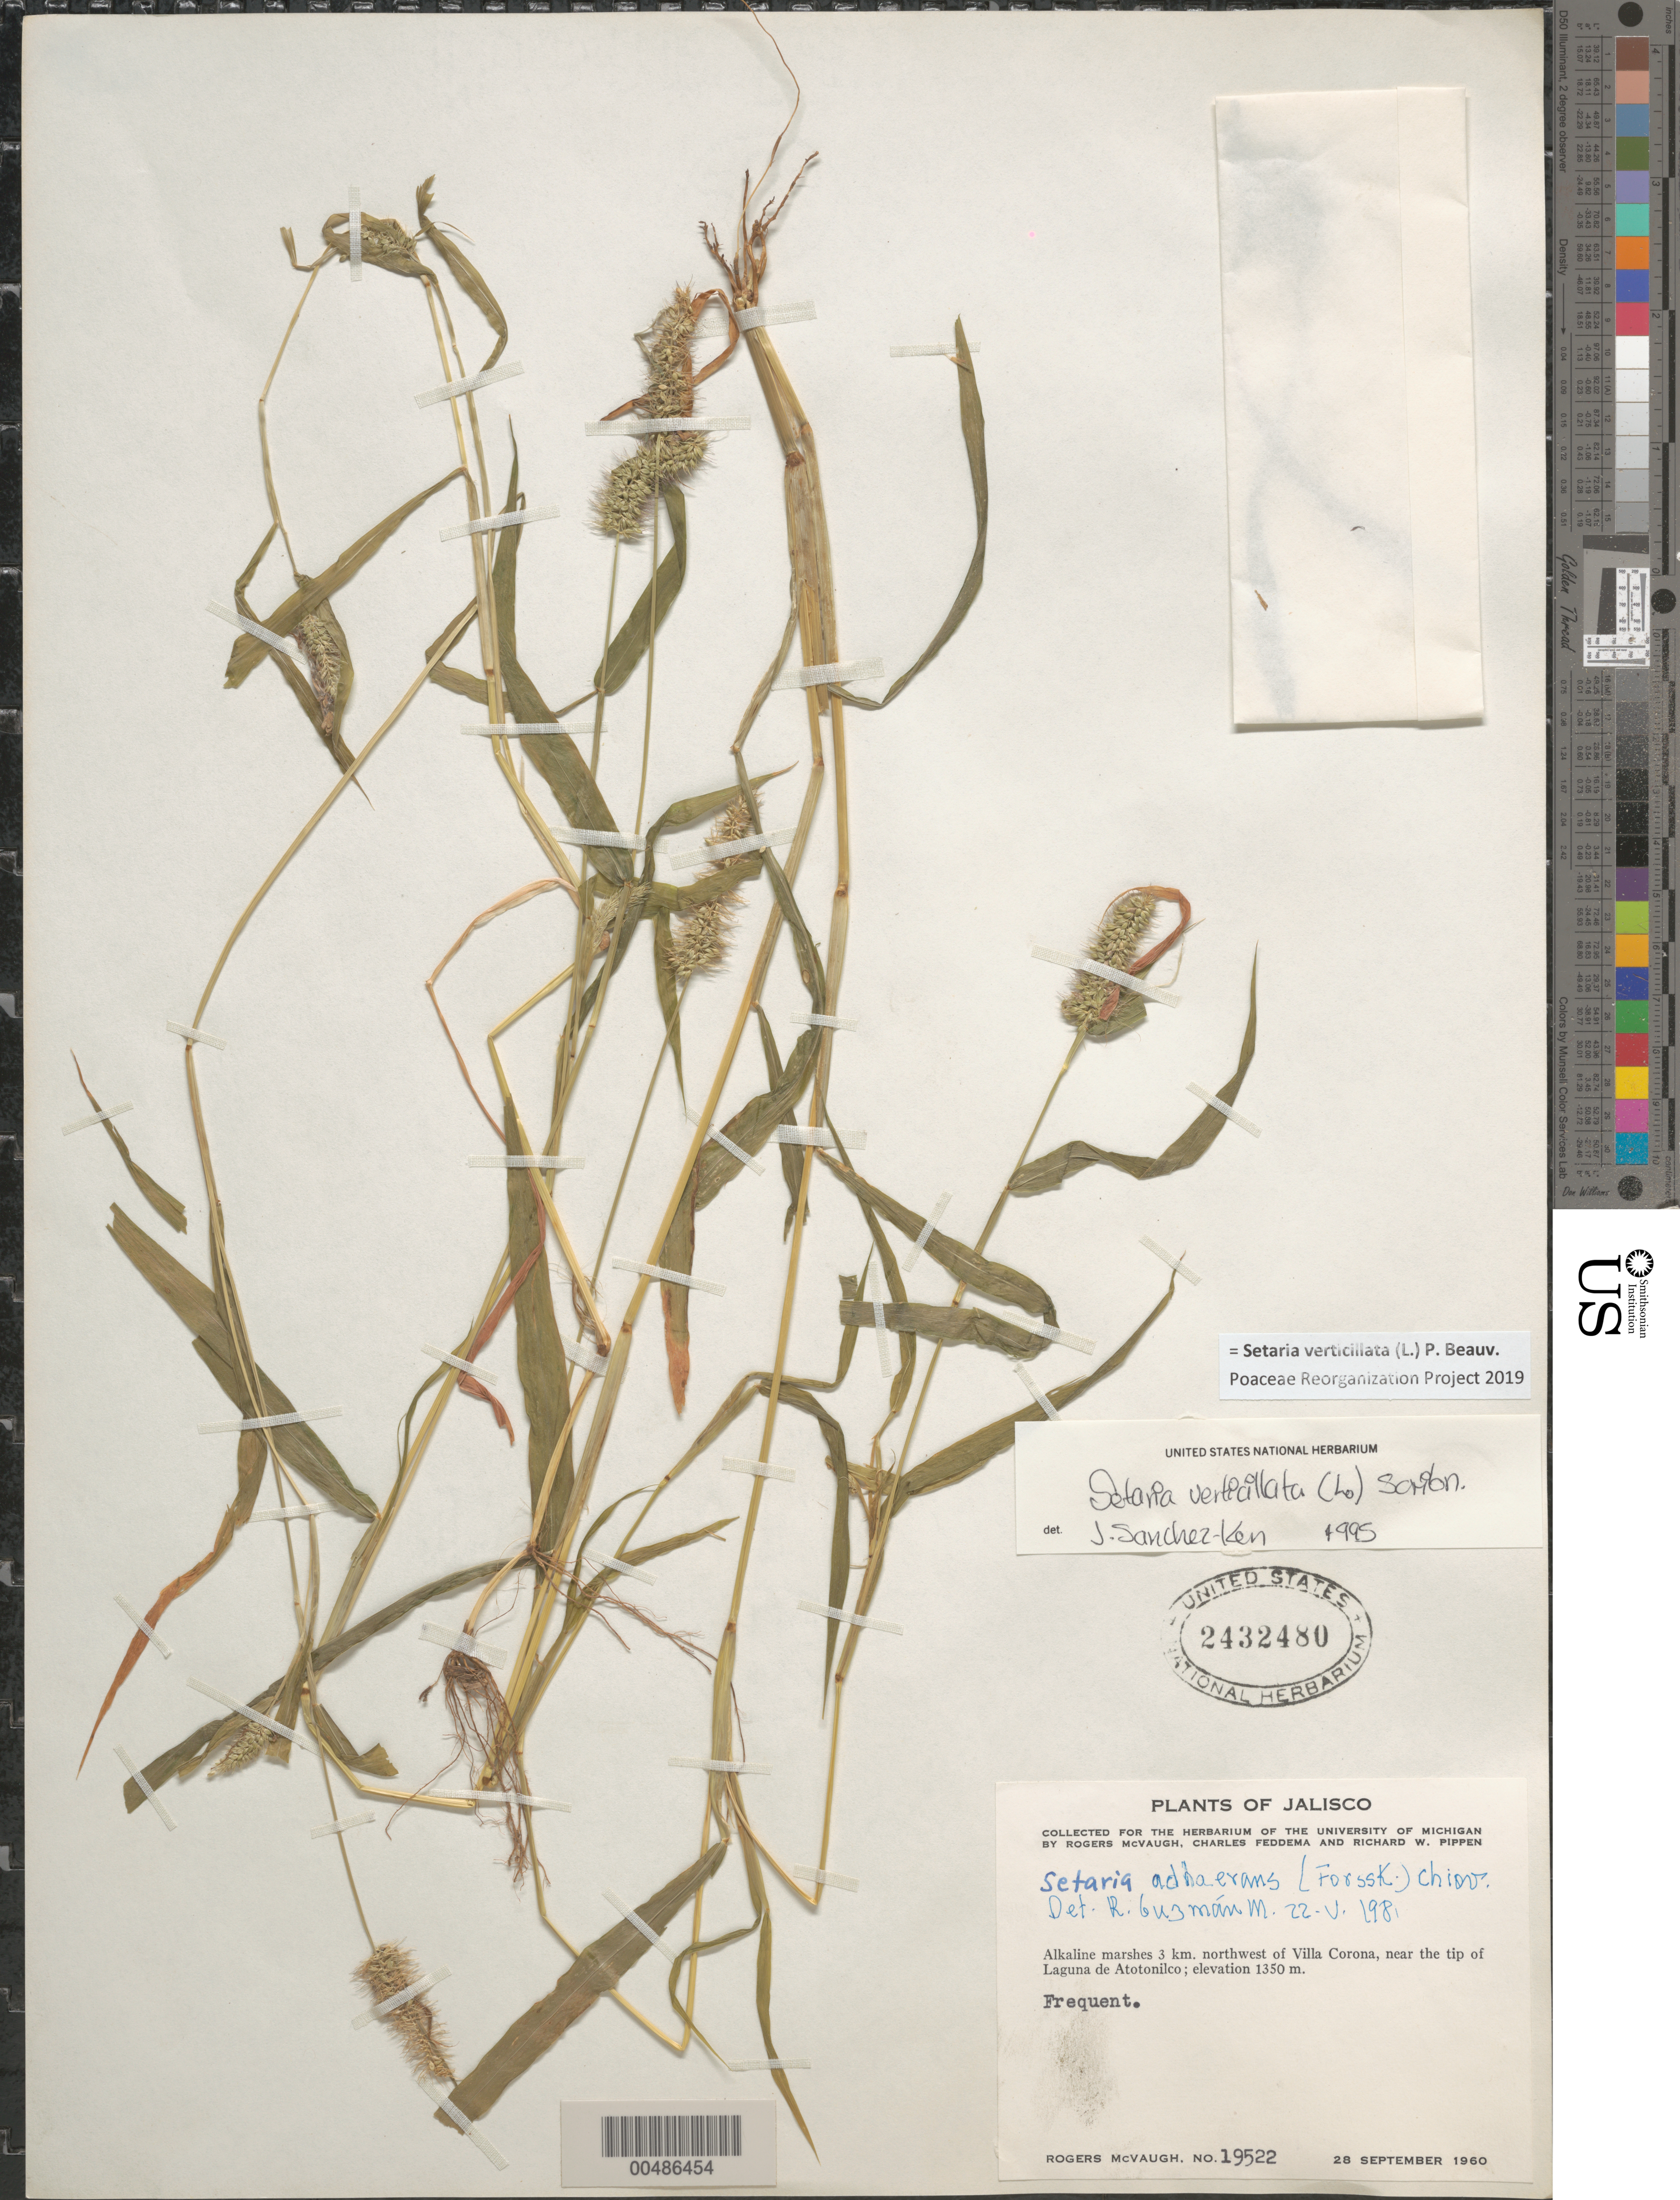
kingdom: Plantae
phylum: Tracheophyta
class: Liliopsida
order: Poales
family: Poaceae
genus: Setaria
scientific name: Setaria verticillata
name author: (L.) P. Beauv.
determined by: Sánchez-Ken, J. G.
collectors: R. McVaugh, C. Feddema & R. W. Pippen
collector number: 19522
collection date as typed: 28 Sep 1960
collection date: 1960-09-28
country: Mexico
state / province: Jalisco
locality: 3 km NW of Villa Corona, near the tip of Laguna de Atotonilco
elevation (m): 1350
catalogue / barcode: US 2432480